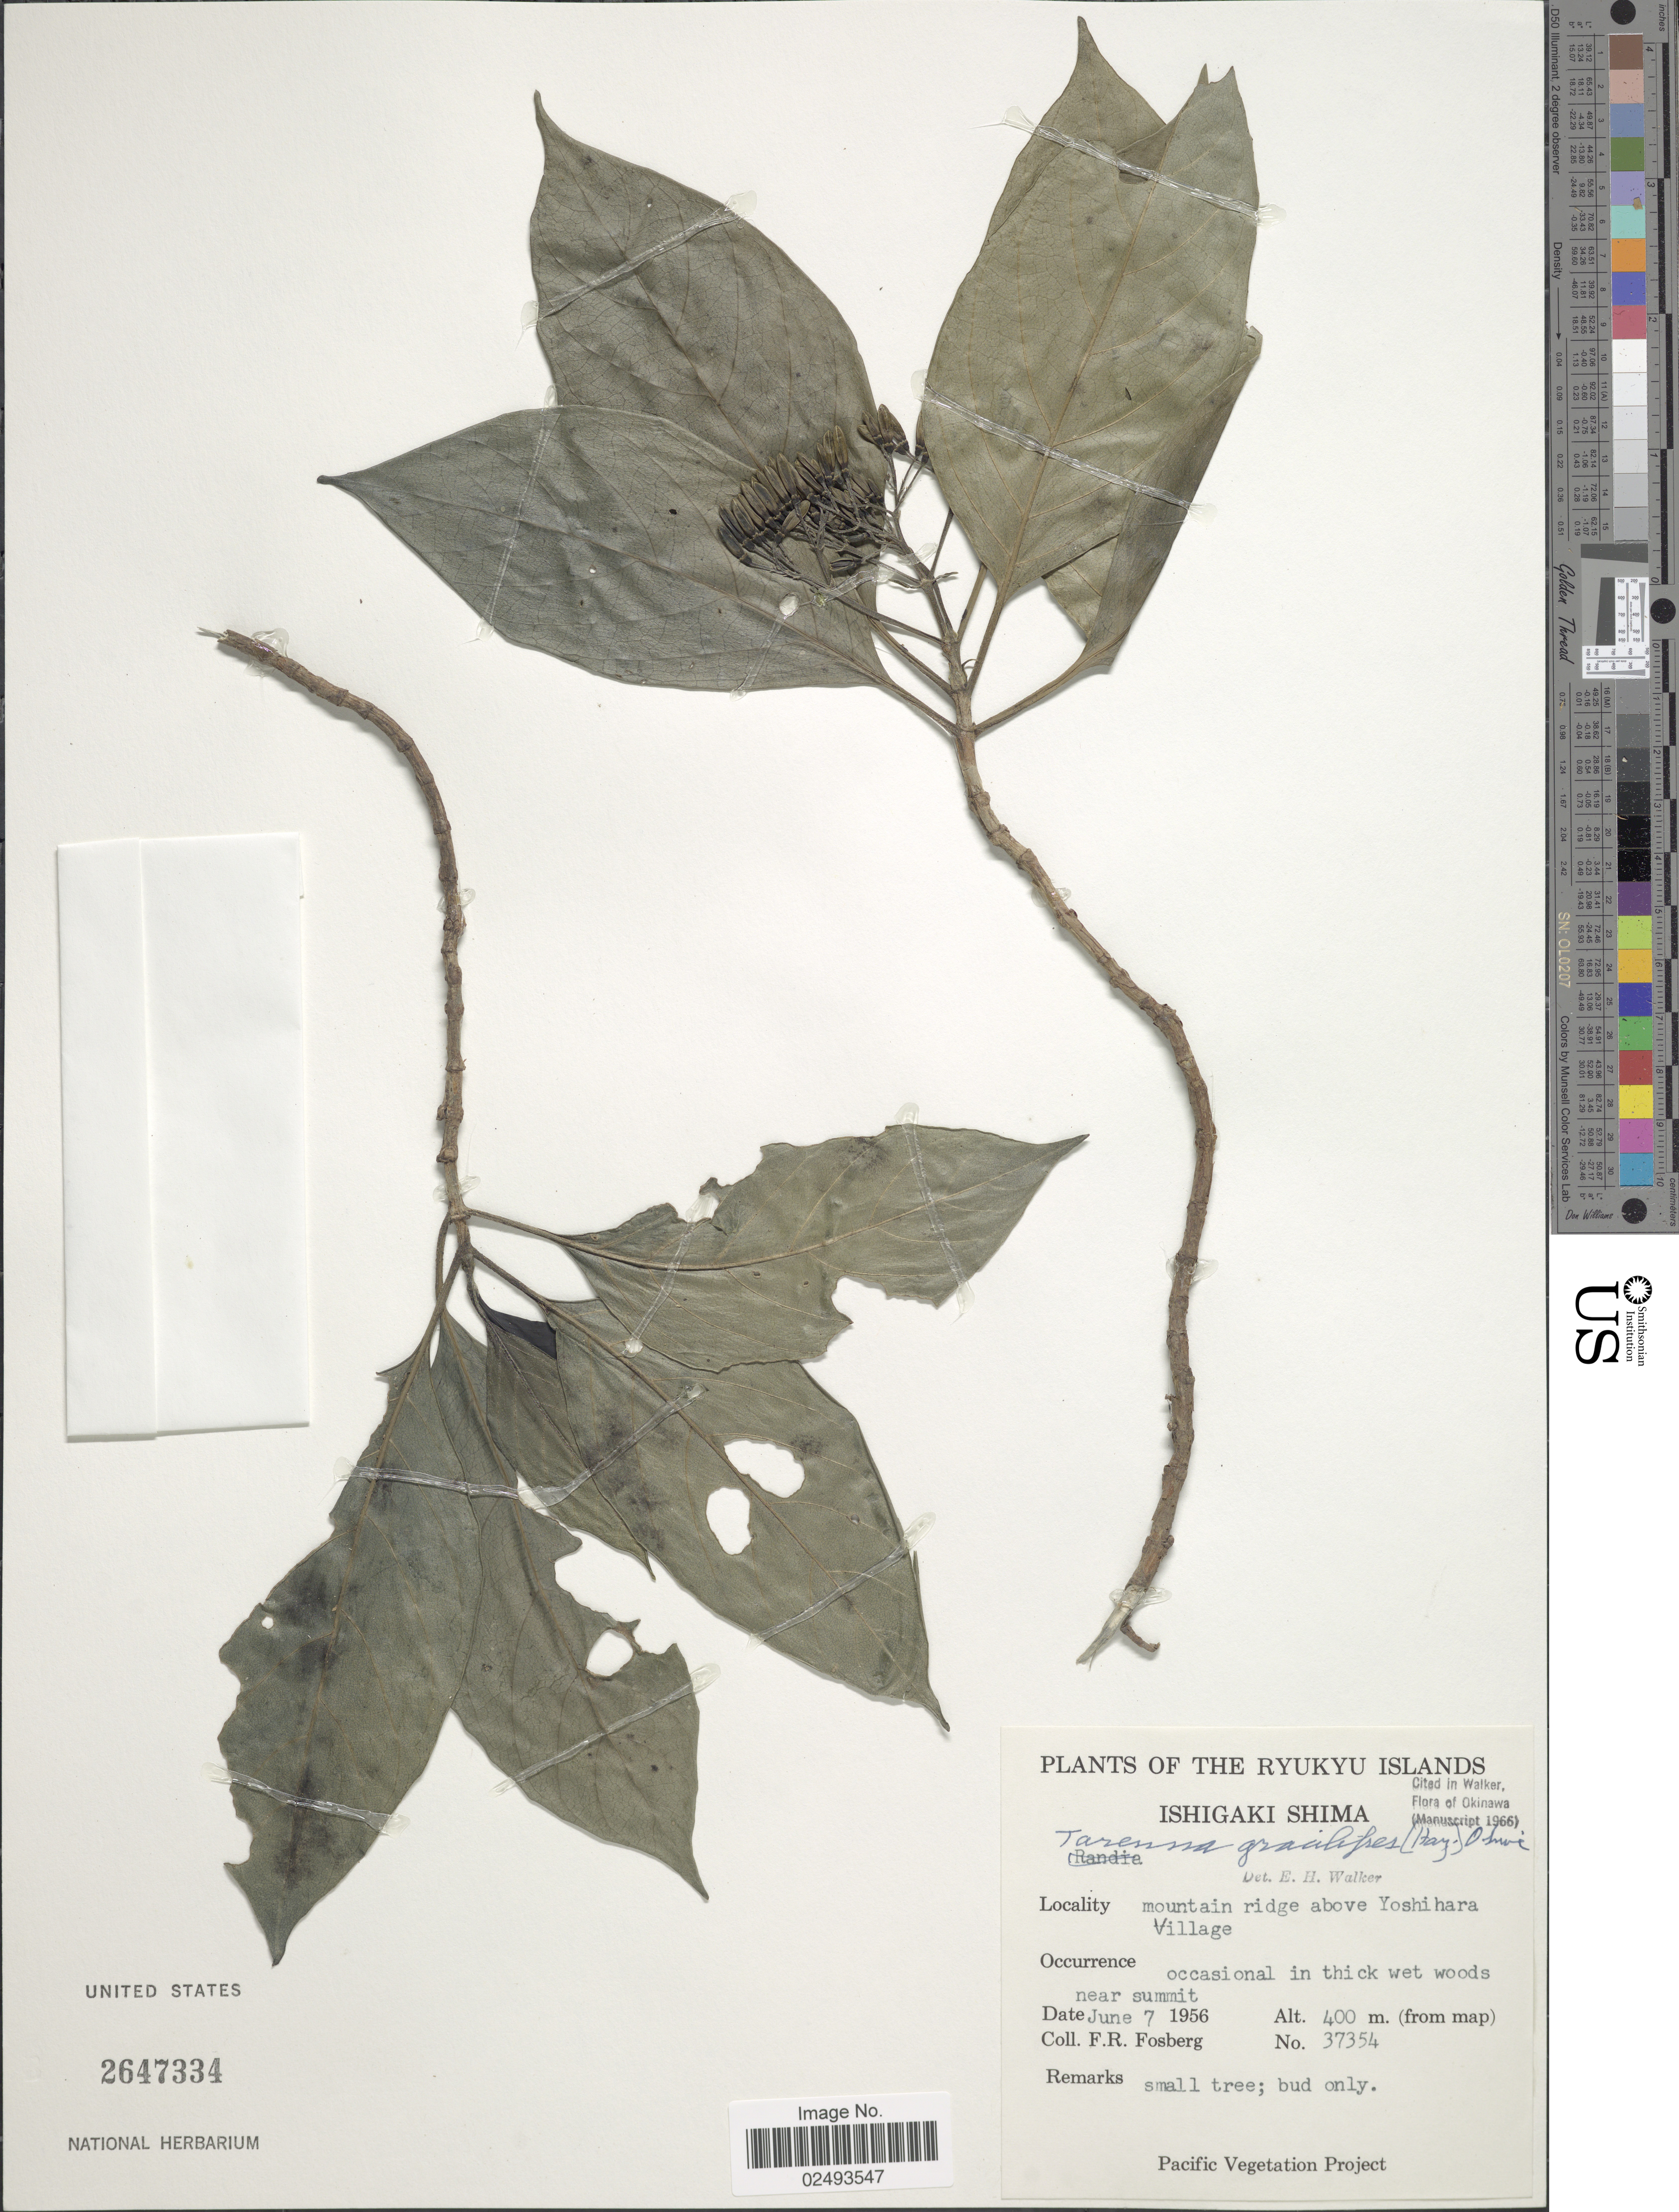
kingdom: Plantae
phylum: Tracheophyta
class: Magnoliopsida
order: Gentianales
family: Rubiaceae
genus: Tarenna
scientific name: Tarenna gracilipes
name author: (Hayata) Ohwi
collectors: F. R. Fosberg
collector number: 37354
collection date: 1956-06-07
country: Japan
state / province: Okinawa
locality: Ryukyu Islands, Ishigaki Shima, mountain ridge above Yoshihara Village, in thicket woods near summit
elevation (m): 400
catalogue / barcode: US 2647334